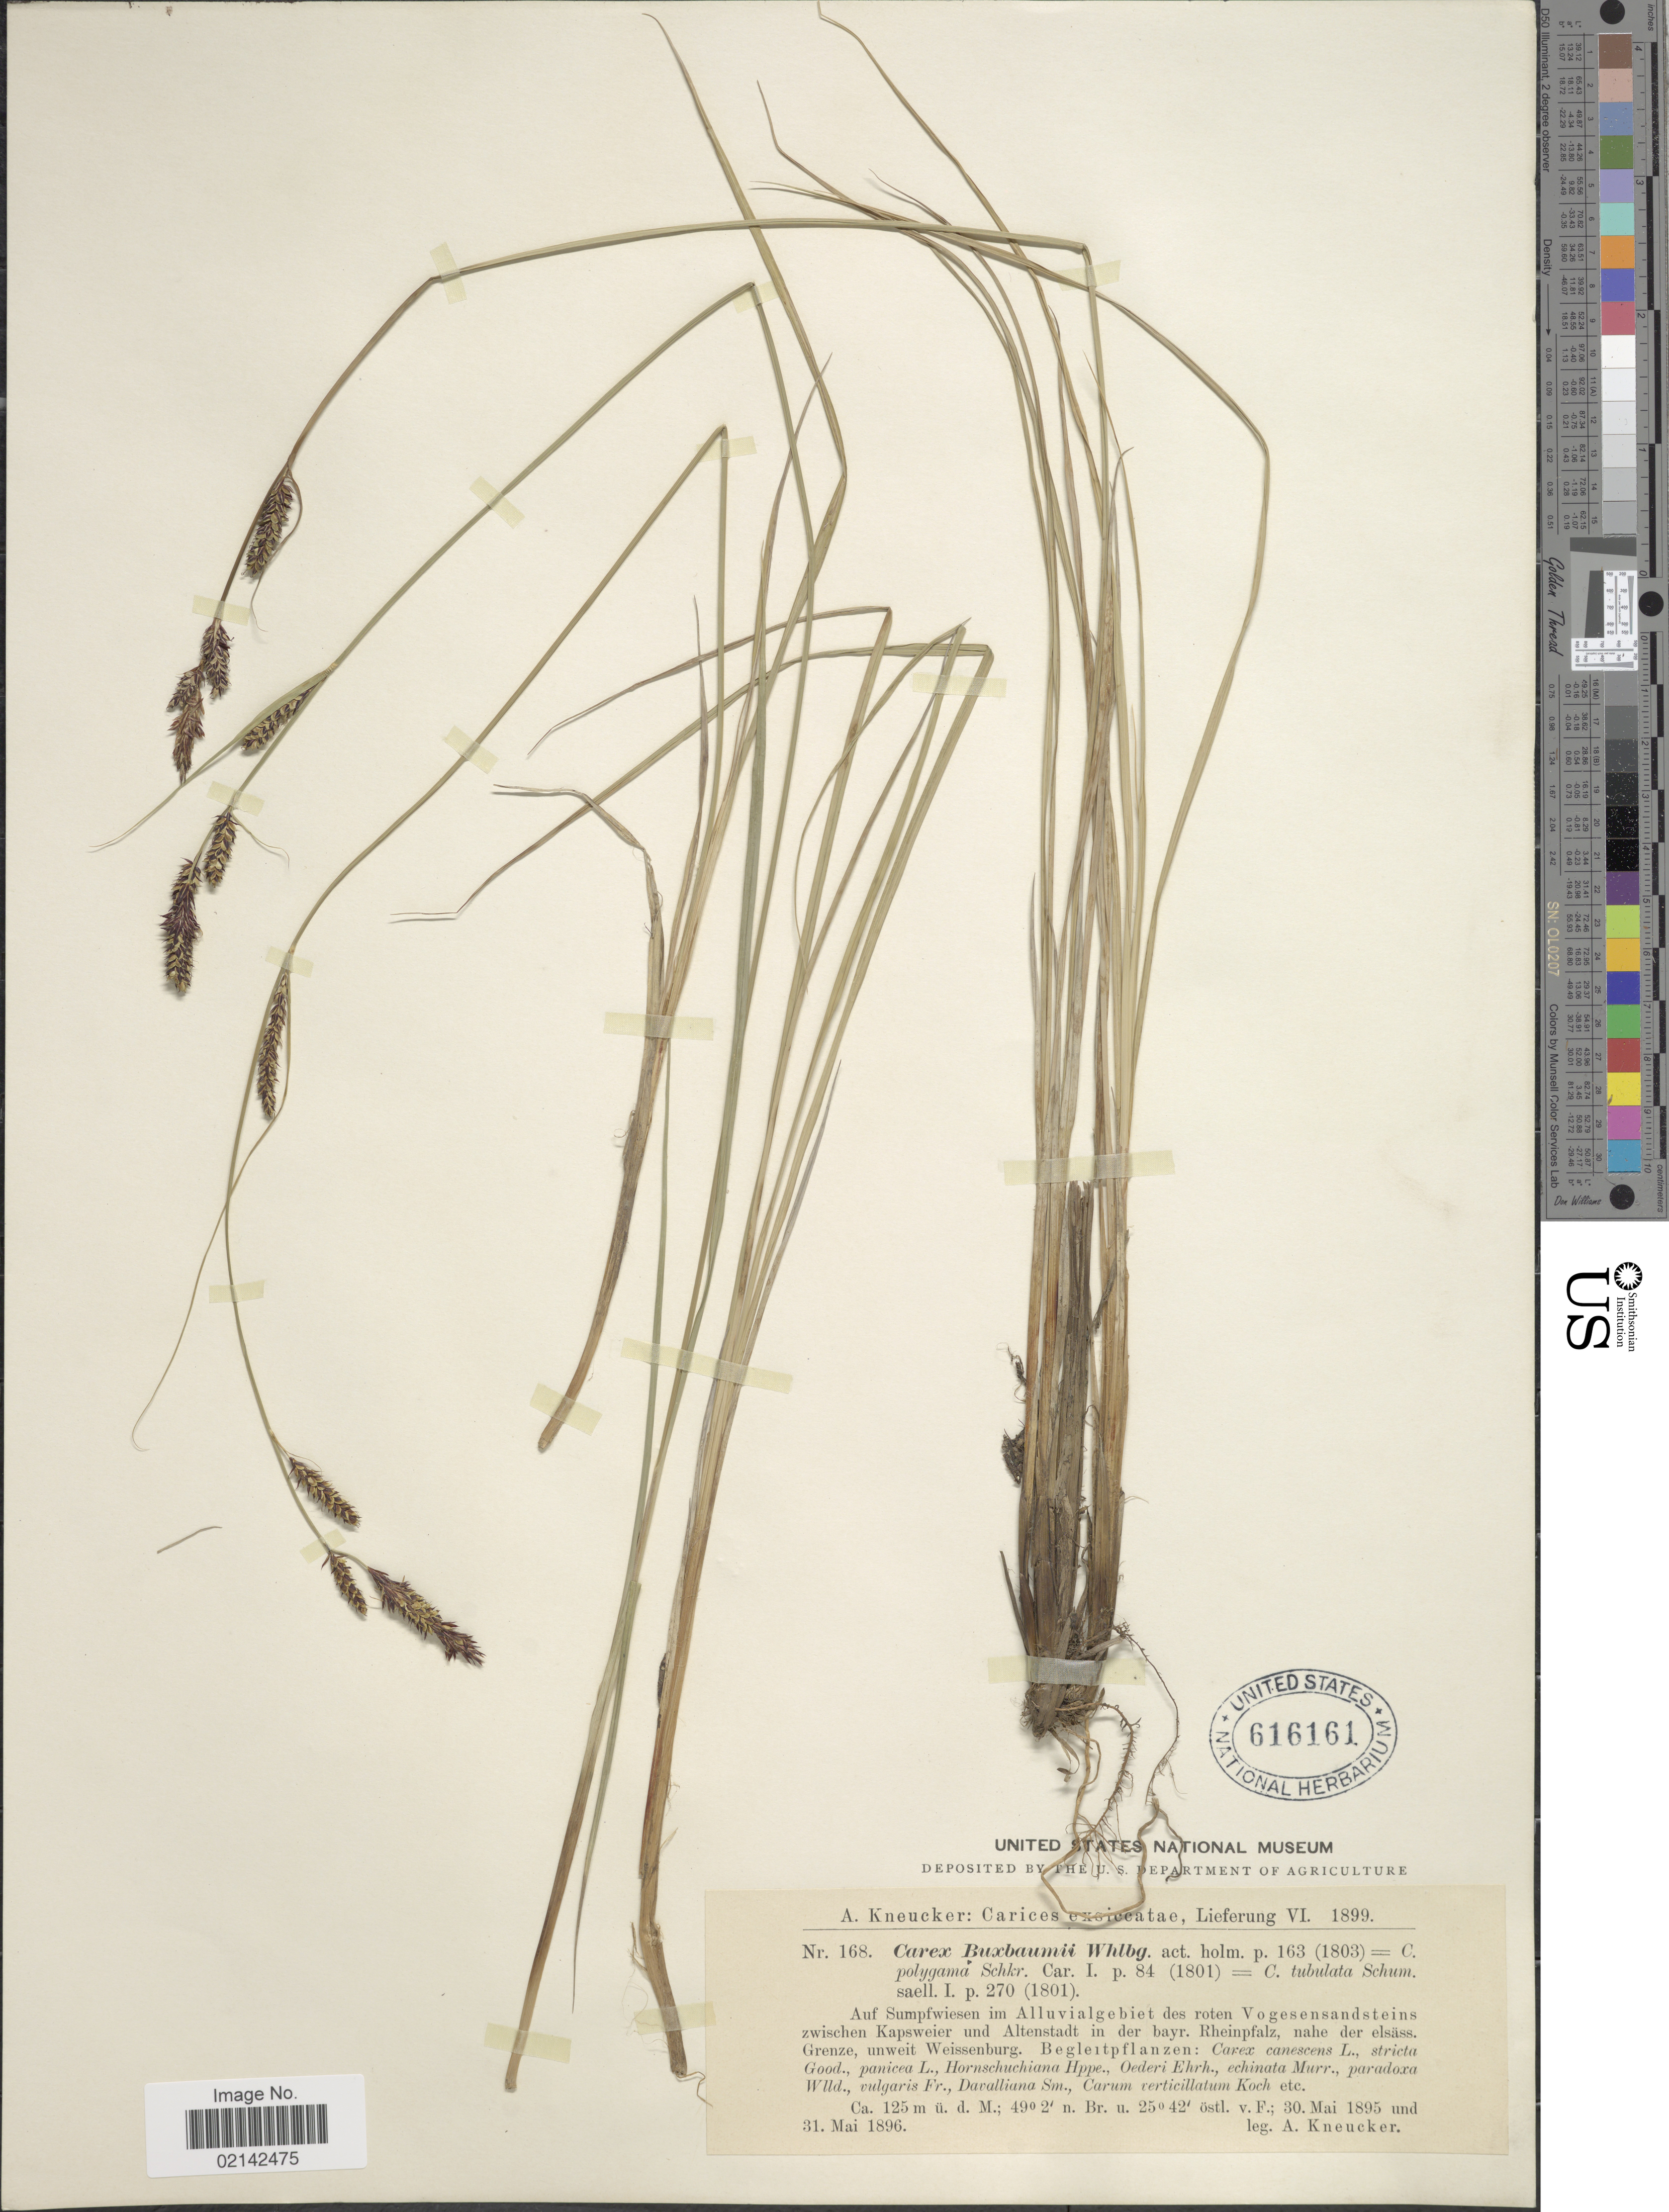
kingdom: Plantae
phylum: Tracheophyta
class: Liliopsida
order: Poales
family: Cyperaceae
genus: Carex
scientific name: Carex buxbaumii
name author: Wahlenb.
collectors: A. Kneucker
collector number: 168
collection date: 1896-05-31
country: Germany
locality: Auf sumpfwiesen im Alluvialgebiet des roten Vogesnsandsteins zwischen Kapsweier und Altenstadt in der bayr. Rheinpfalz, nahe der elsass. Grenze, unweit Weissenburg.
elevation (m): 125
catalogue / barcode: US 616161